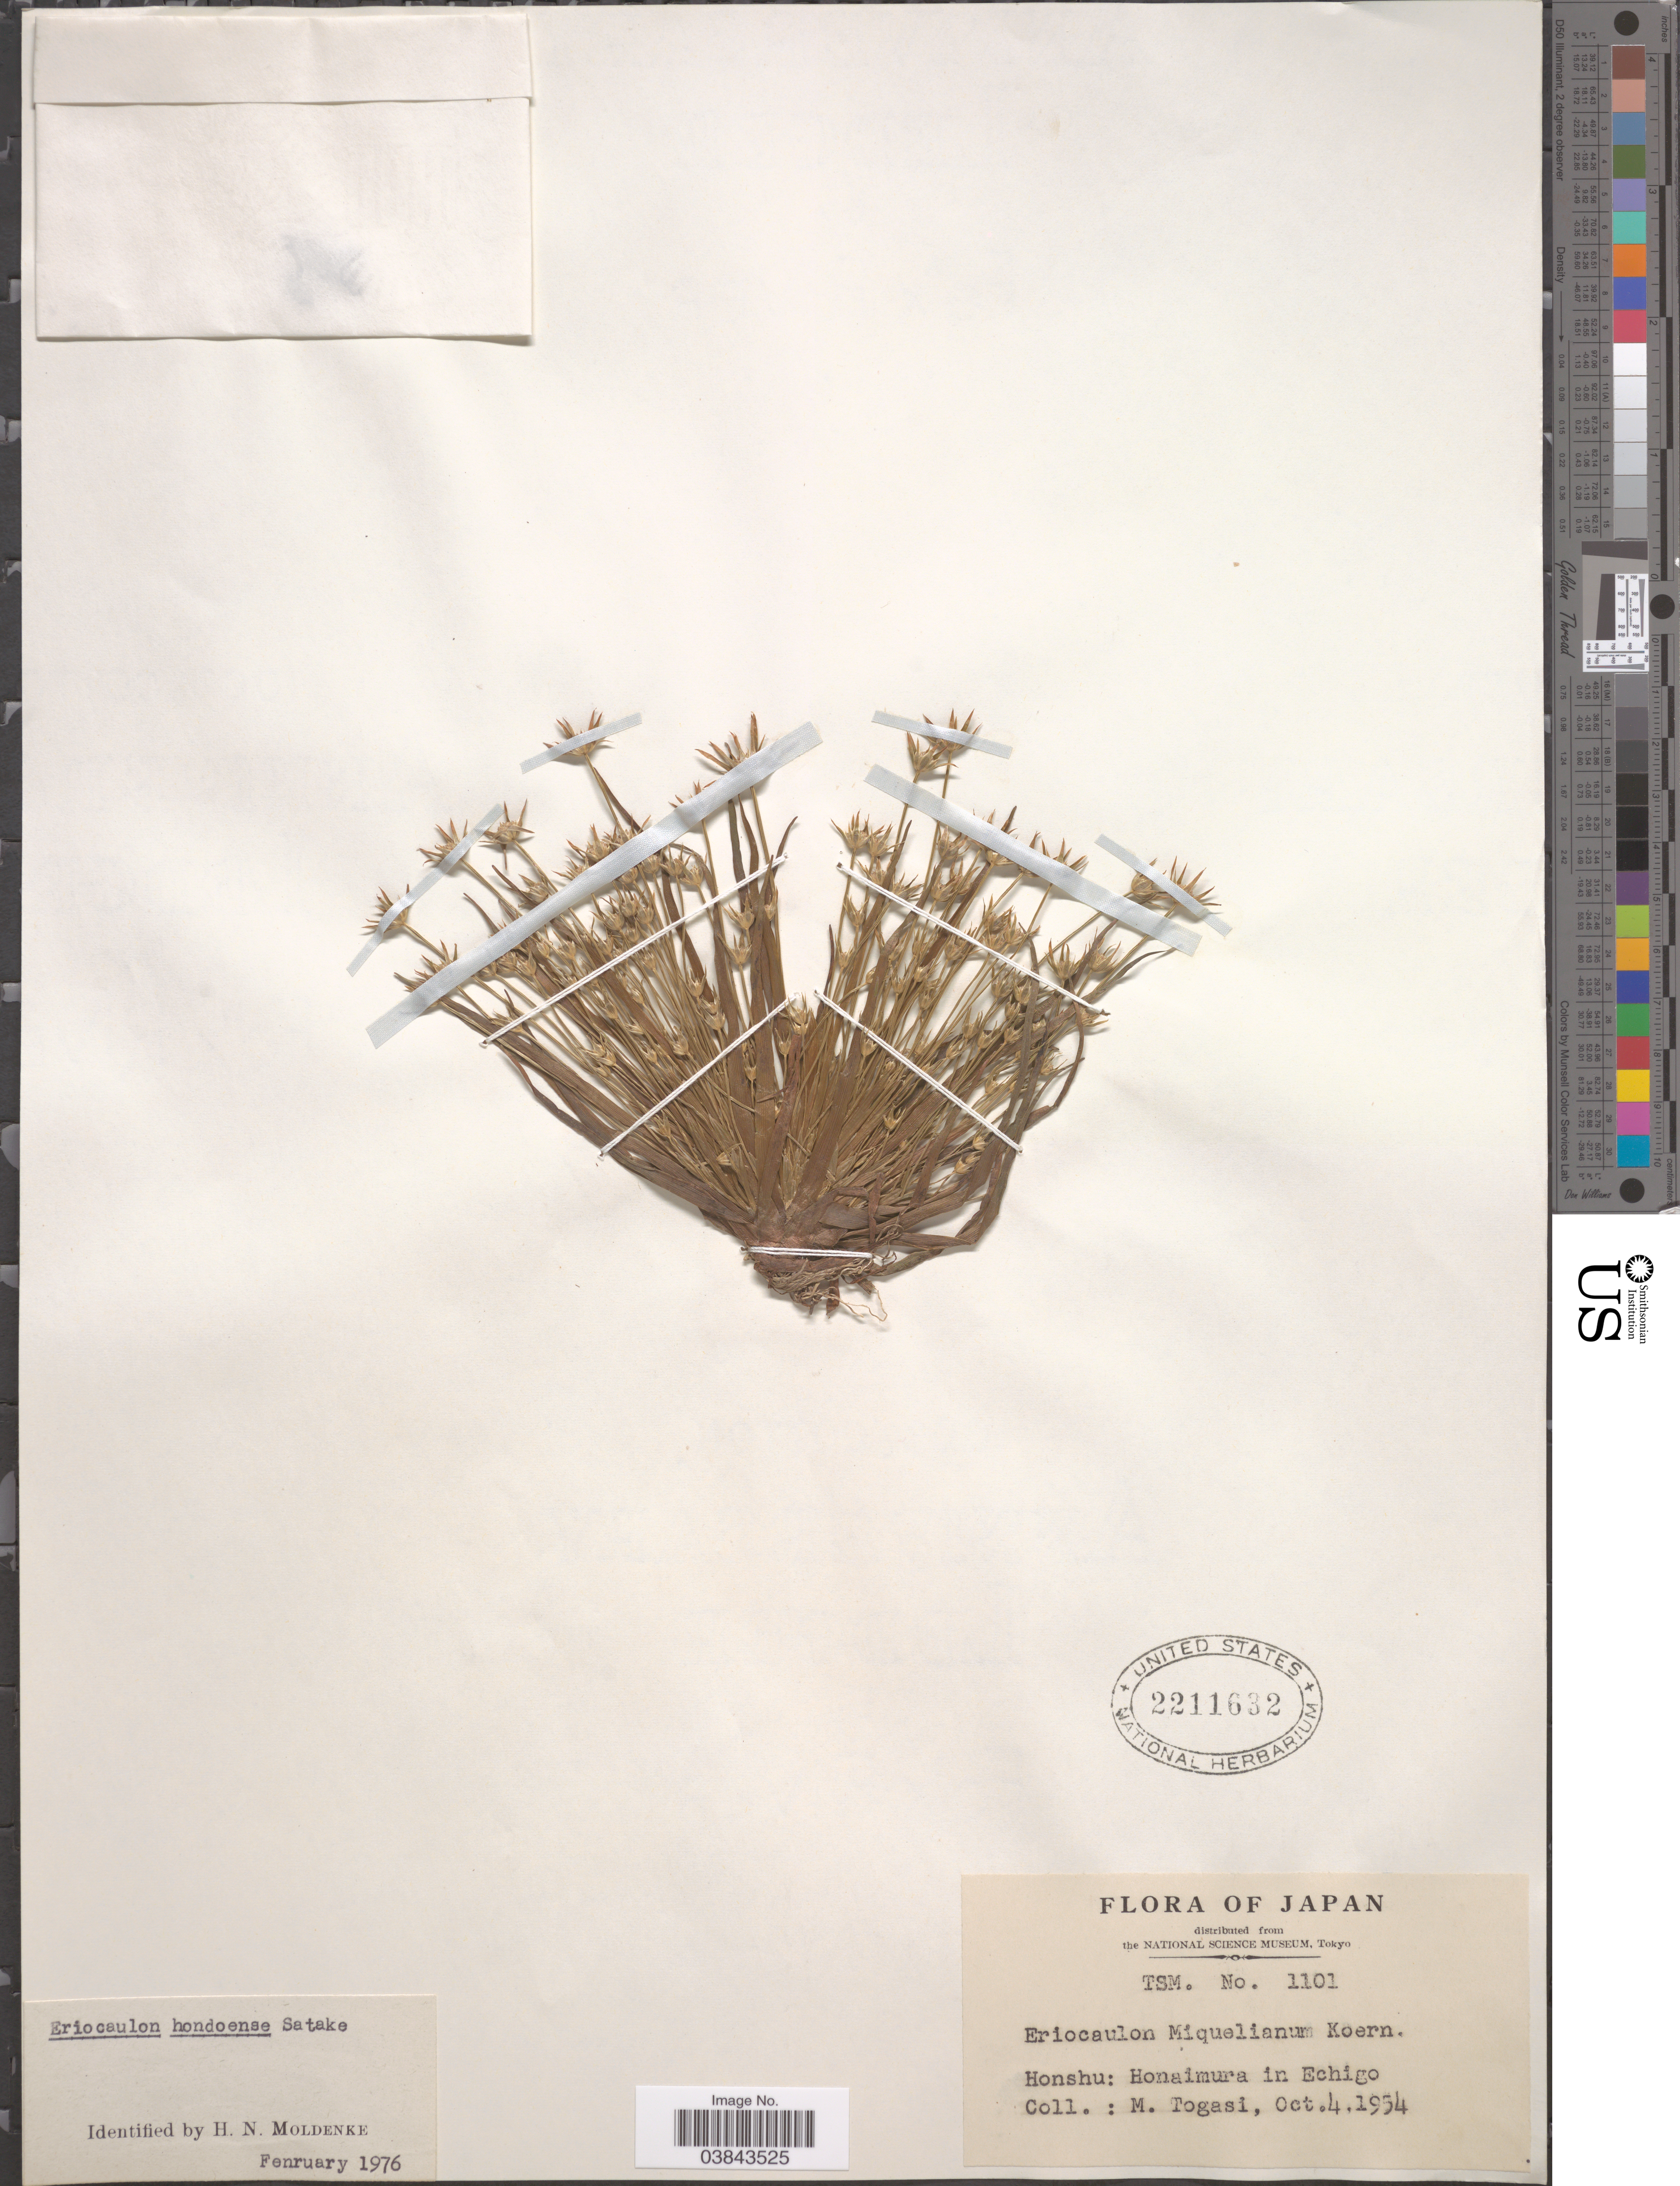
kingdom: Plantae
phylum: Tracheophyta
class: Liliopsida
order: Poales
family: Eriocaulaceae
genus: Eriocaulon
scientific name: Eriocaulon hondoense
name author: Satake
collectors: M. Togasi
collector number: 1101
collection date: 1954-10-04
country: Japan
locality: Honshu: Honaimura in Echigo.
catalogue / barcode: US 2211632